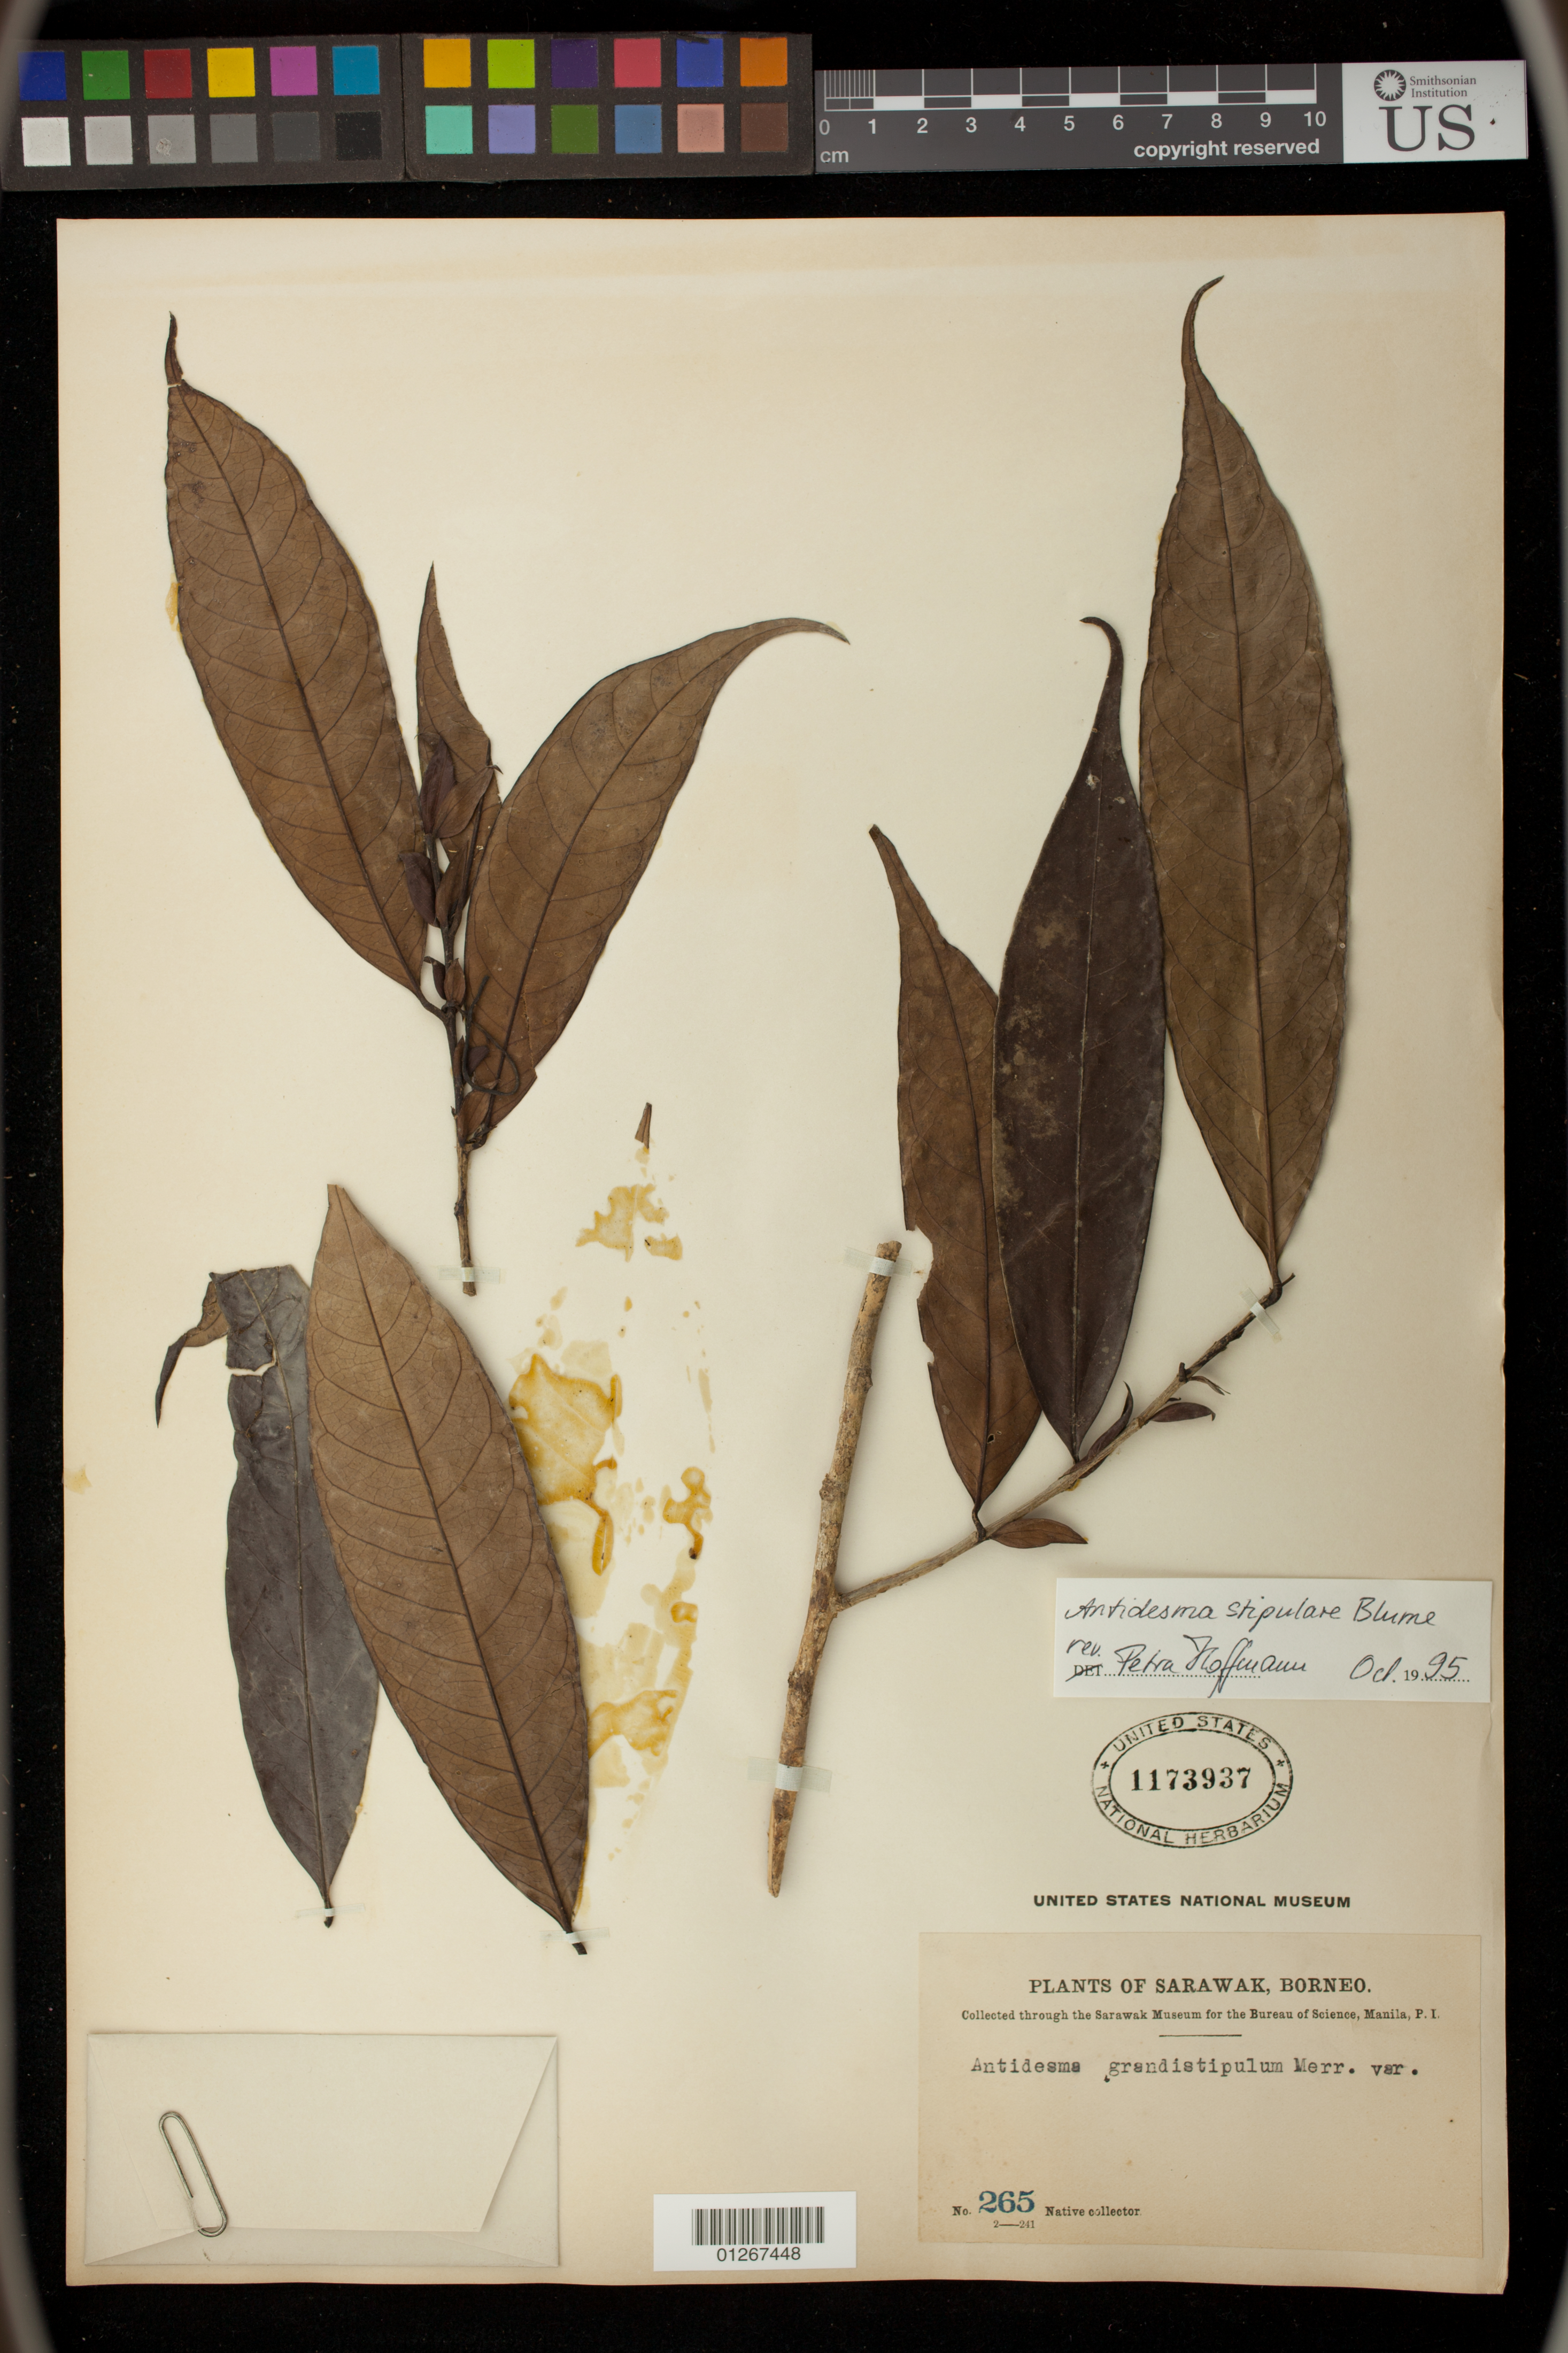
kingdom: Plantae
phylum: Tracheophyta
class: Magnoliopsida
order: Malpighiales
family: Phyllanthaceae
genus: Antidesma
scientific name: Antidesma stipulare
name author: Blume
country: Malaysia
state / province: Sarawak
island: Borneo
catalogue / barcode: US 1173937